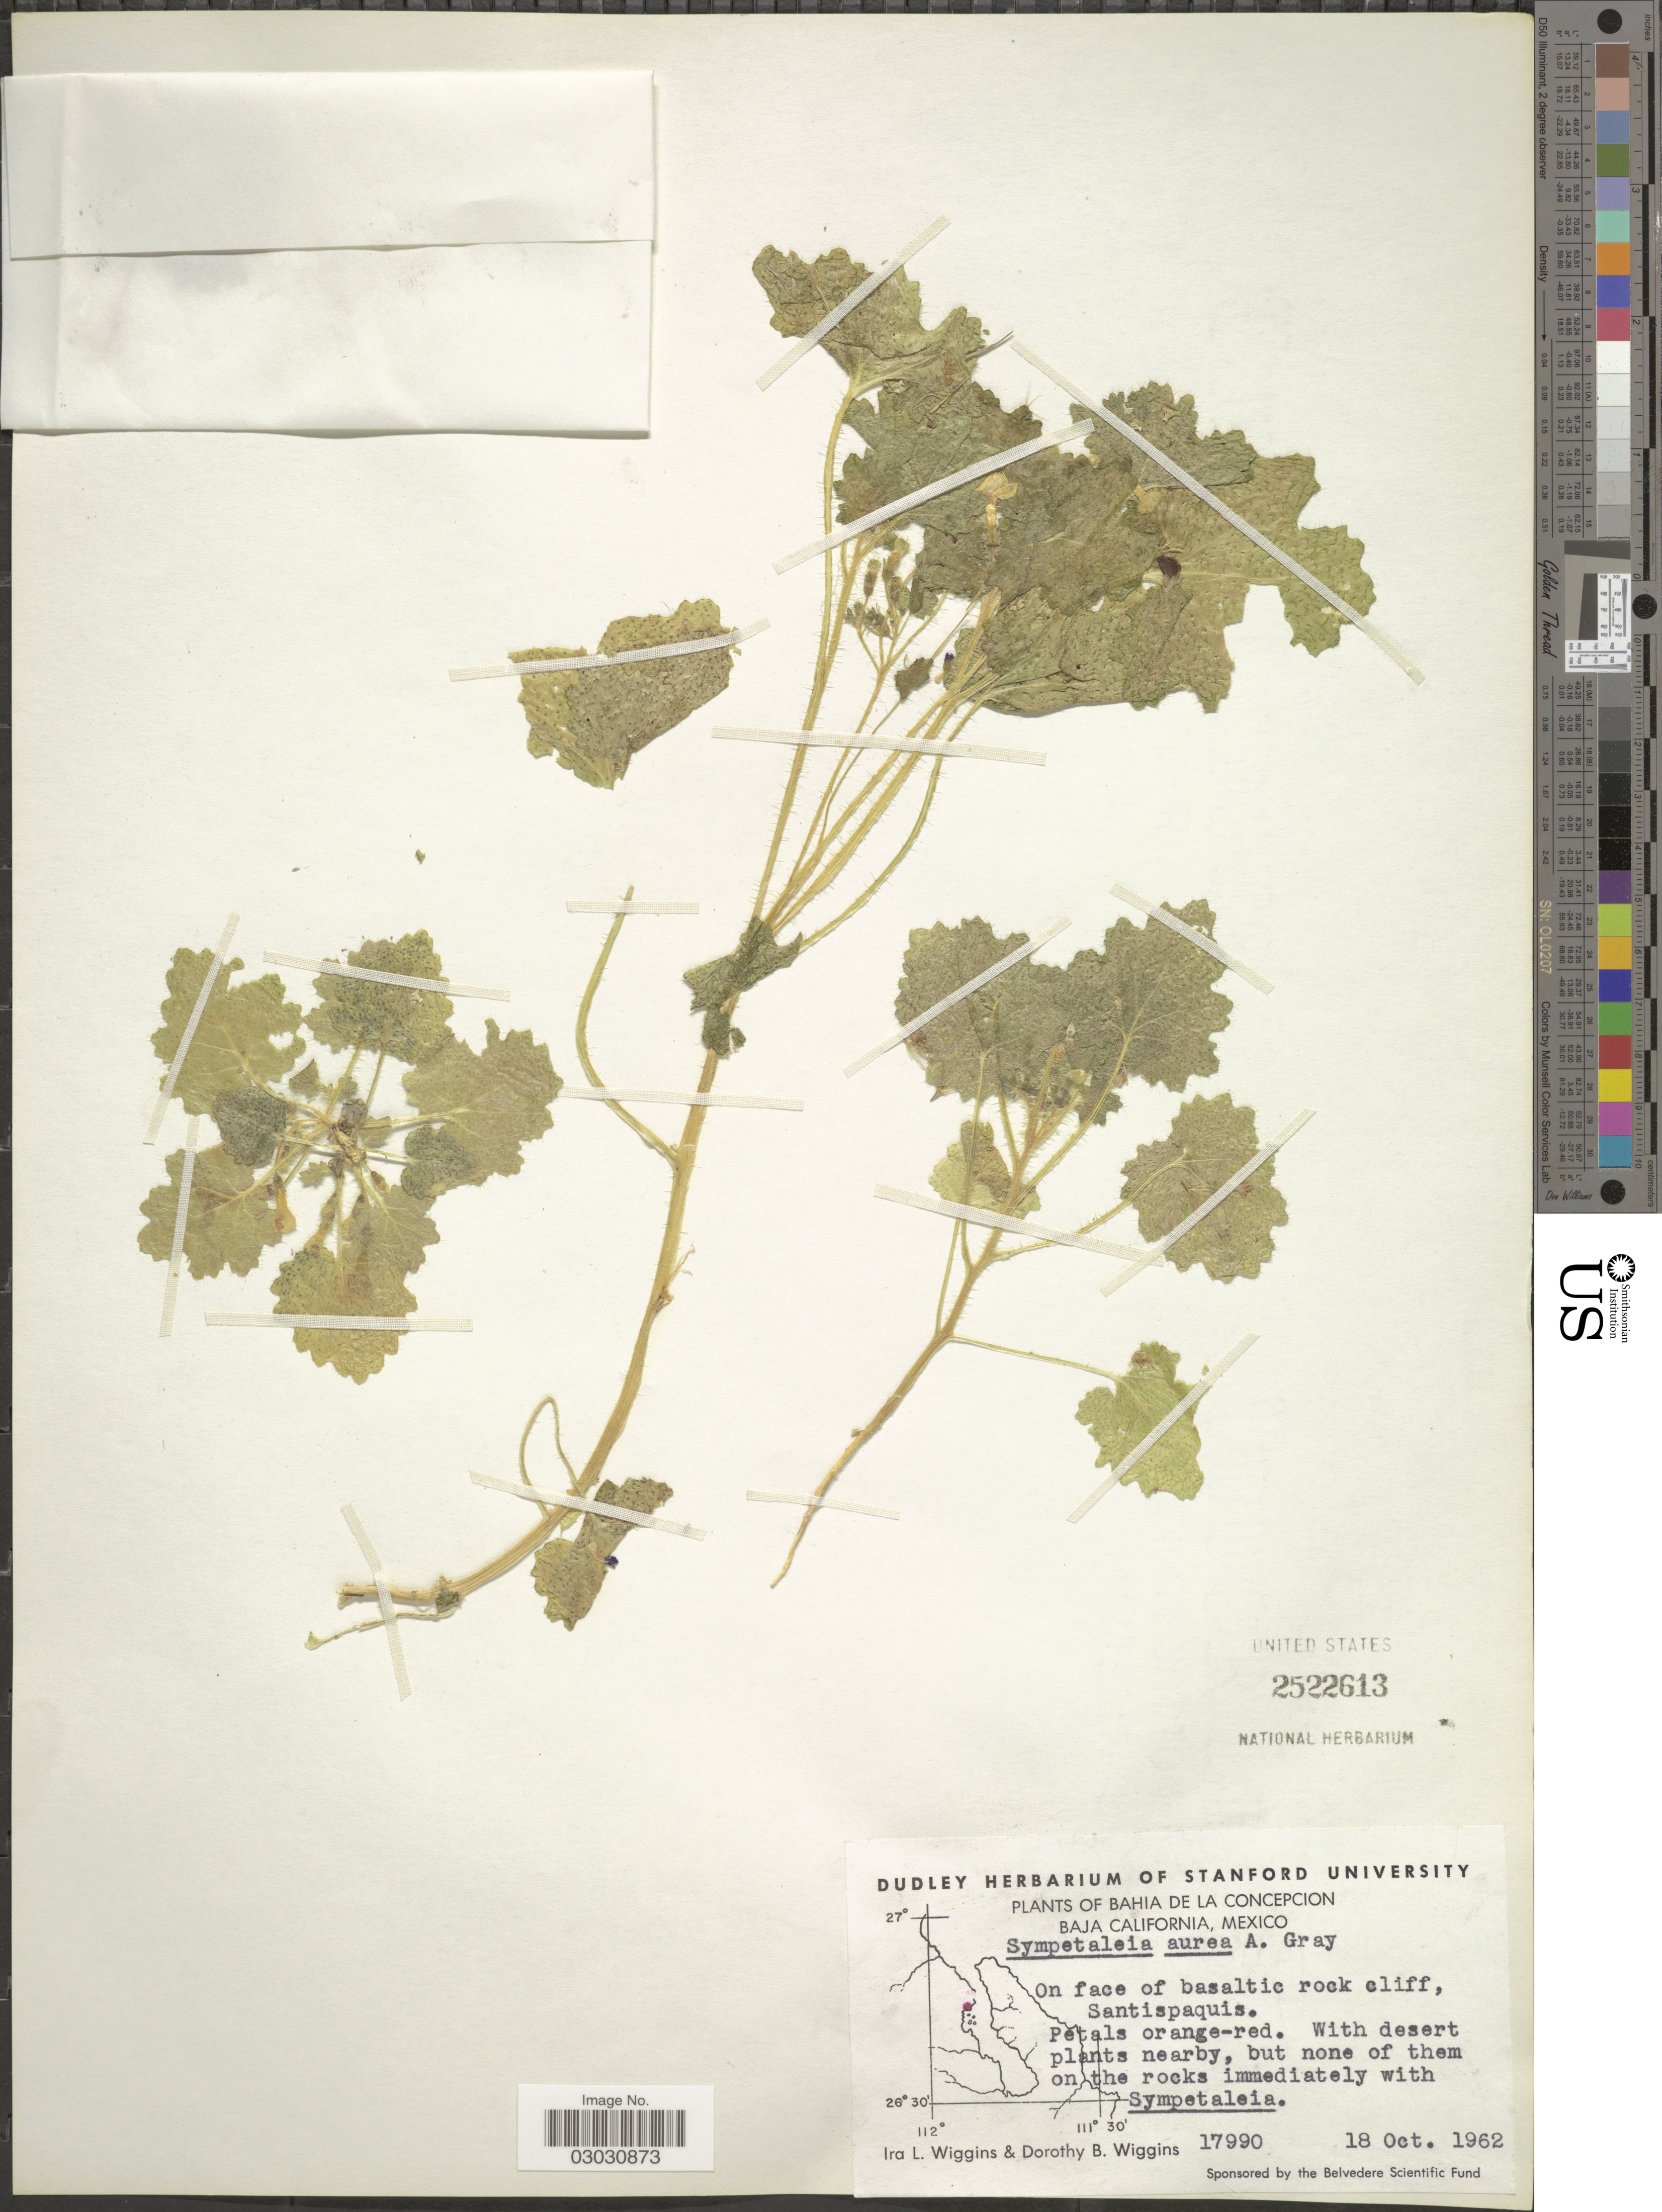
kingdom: Plantae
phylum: Tracheophyta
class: Magnoliopsida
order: Cornales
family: Loasaceae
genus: Eucnide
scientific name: Eucnide aurea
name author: (A. Gray) H.J. Thomps. & W.R. Ernst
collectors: I. L. Wiggins & D. B. Wiggins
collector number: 17990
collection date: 1962-10-18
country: Mexico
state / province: Baja California Sur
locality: Bahia de la Concepcion. On face of basaltic rock cliff, Santispaquis.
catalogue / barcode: US 2522613